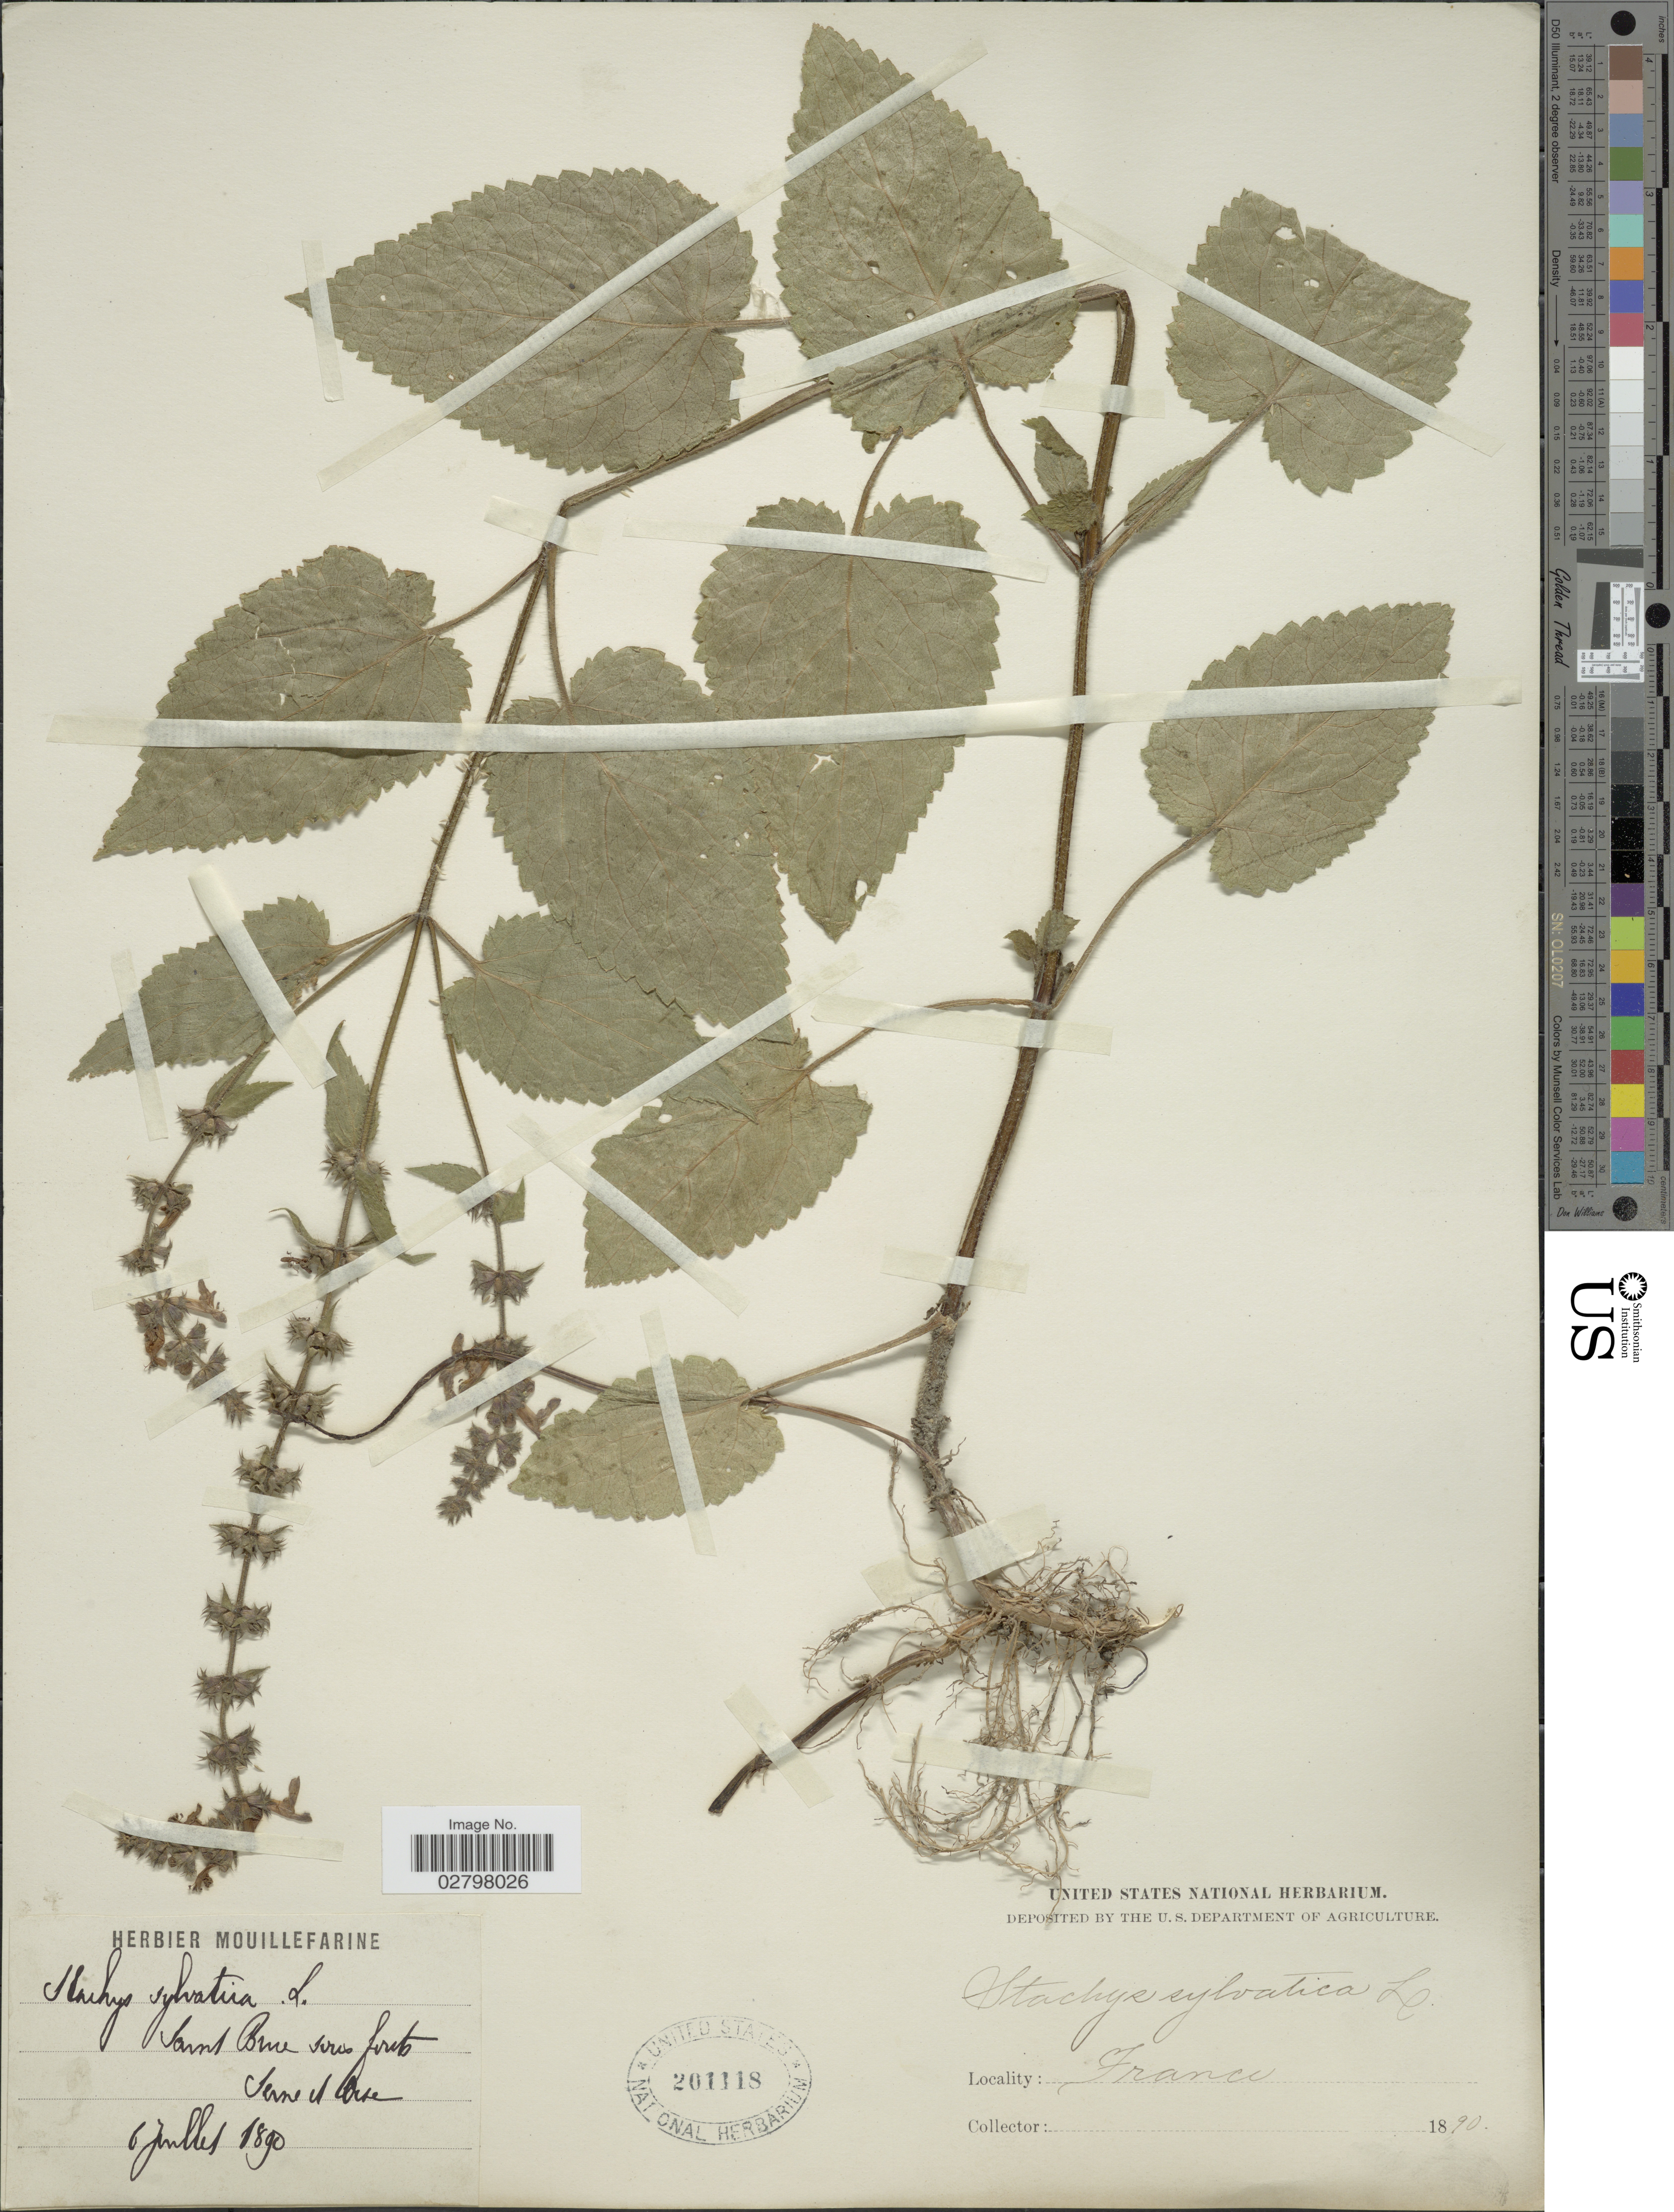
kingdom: Plantae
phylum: Tracheophyta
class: Magnoliopsida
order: Lamiales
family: Lamiaceae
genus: Stachys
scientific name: Stachys sylvatica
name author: L.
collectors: A. Mouillefarine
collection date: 1890-07-06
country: France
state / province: Île-de-France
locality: Saint Bruce sous forêts, Seine et Oise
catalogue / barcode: US 201118